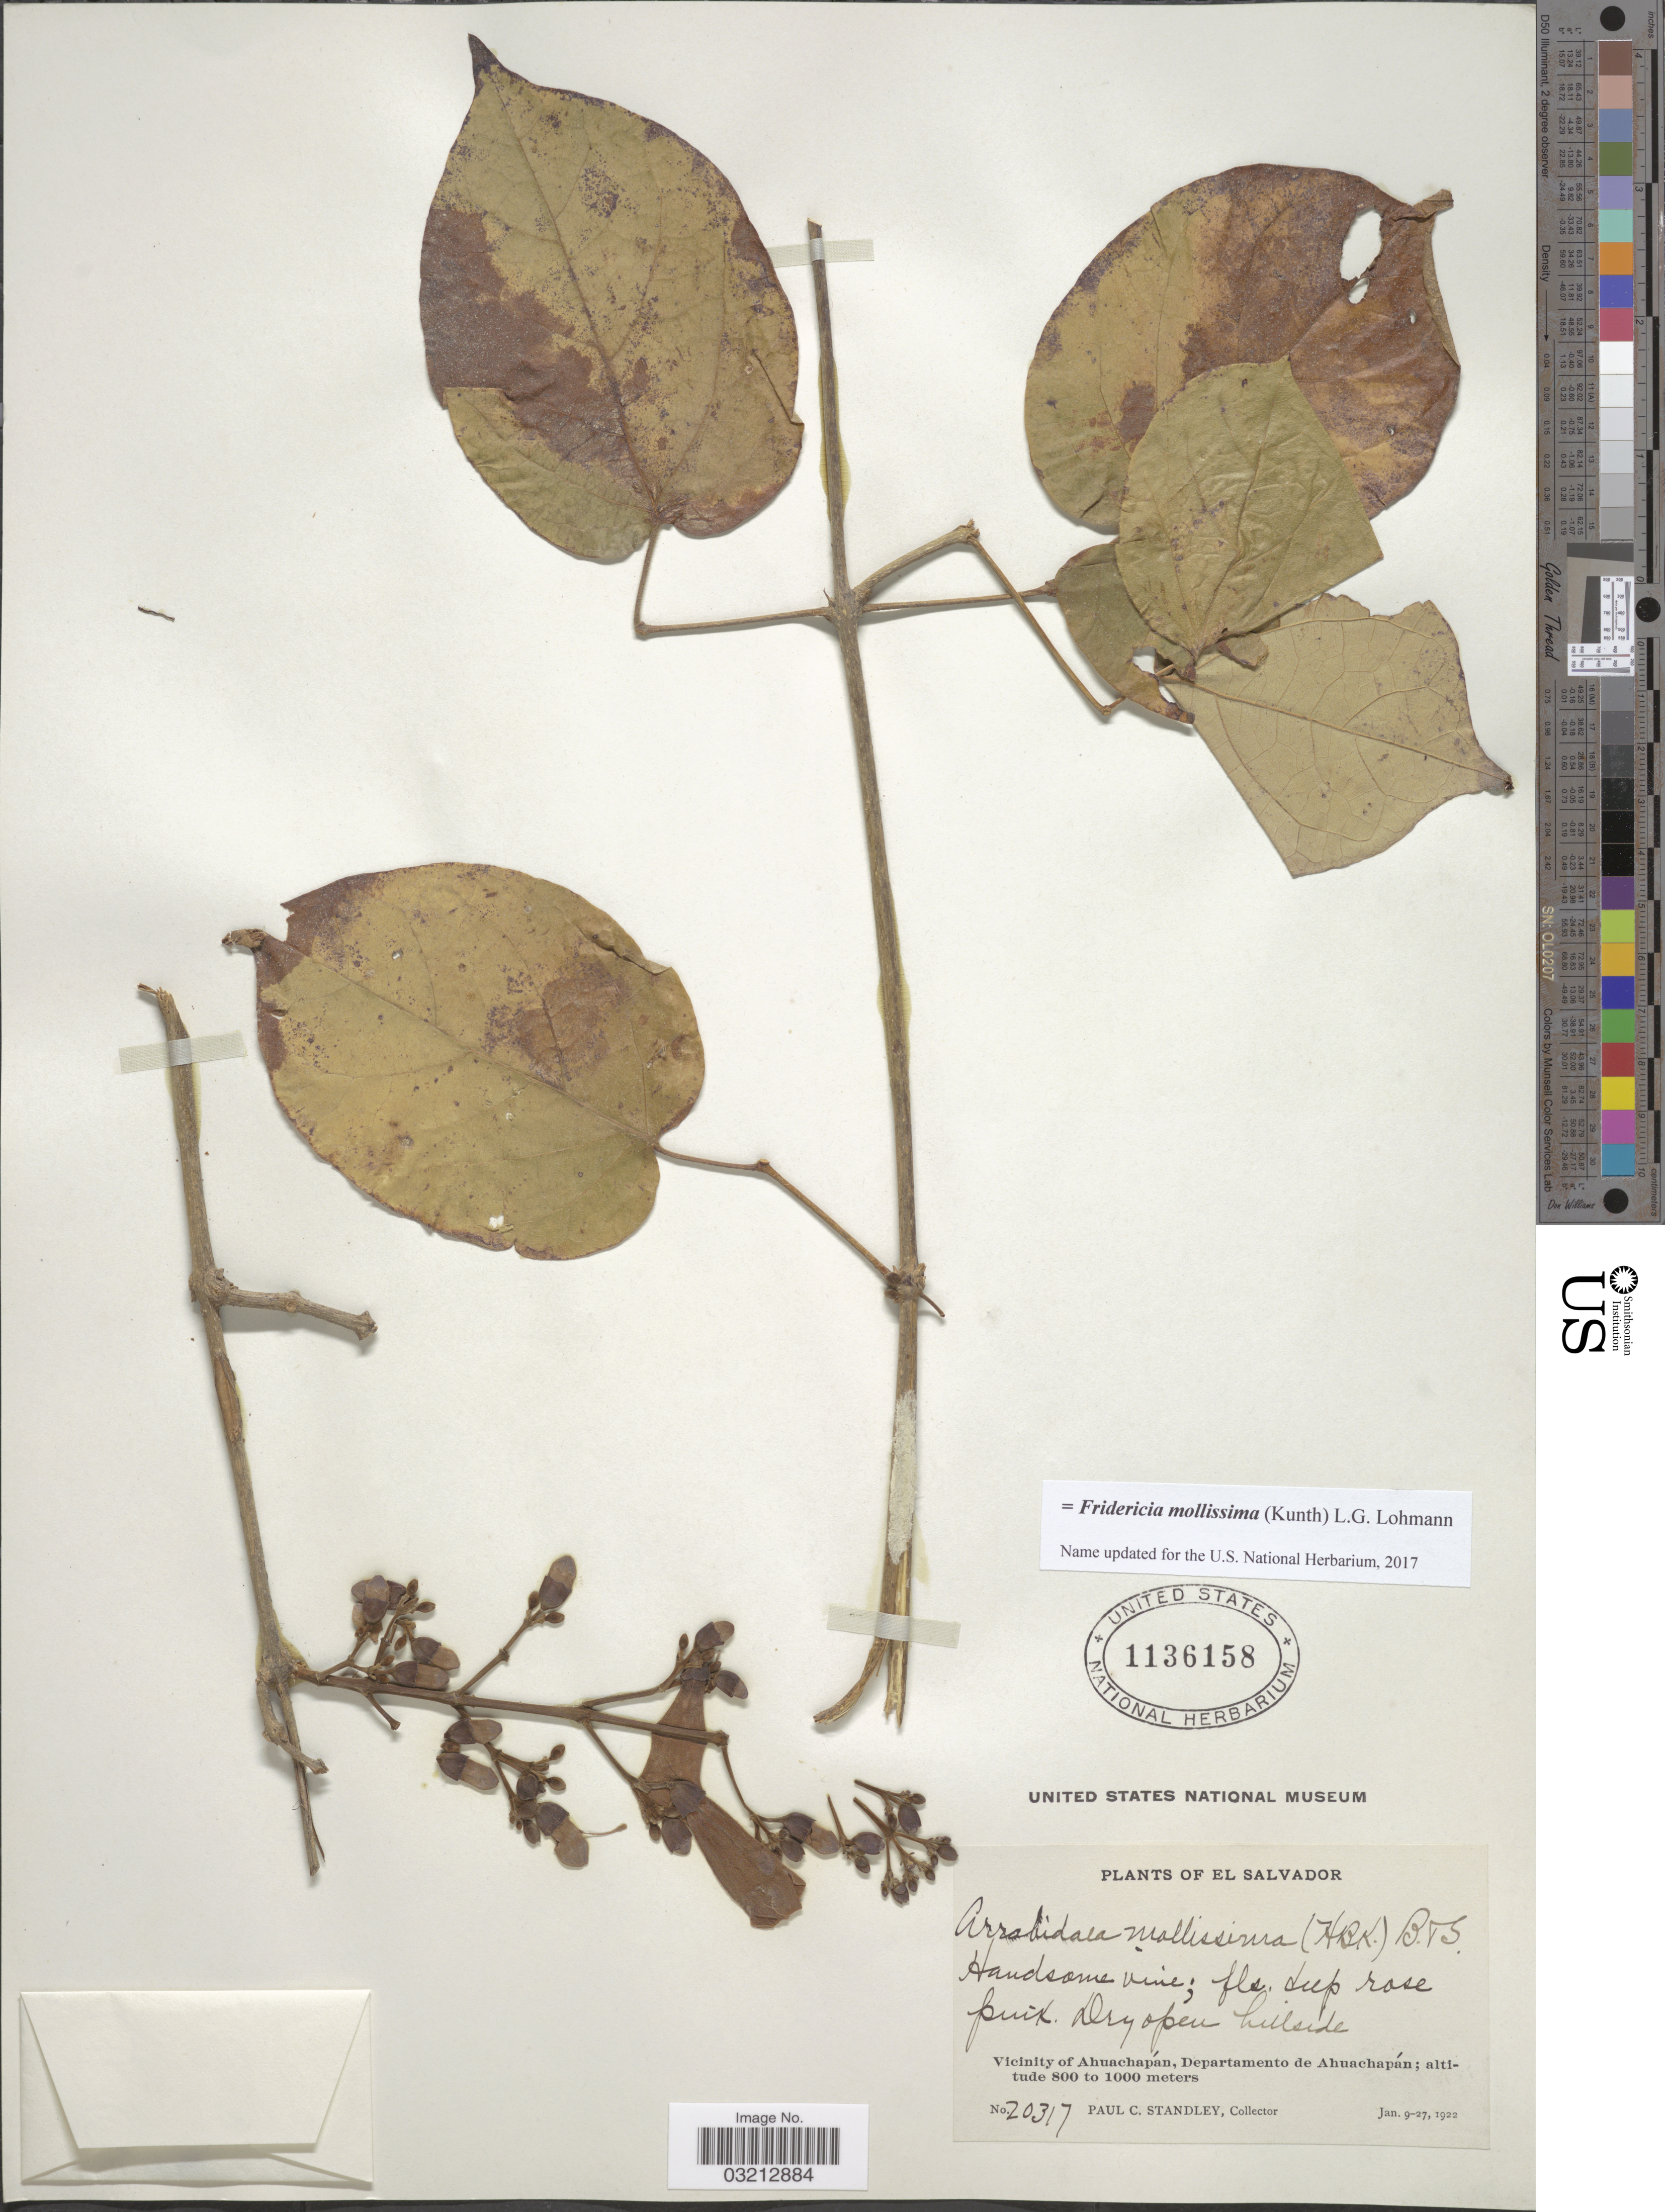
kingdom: Plantae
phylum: Tracheophyta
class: Magnoliopsida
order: Lamiales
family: Bignoniaceae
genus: Fridericia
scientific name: Fridericia mollissima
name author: (Kunth) L.G. Lohmann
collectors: P. C. Standley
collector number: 20317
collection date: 1922-01-09/1922-01-27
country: El Salvador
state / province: Ahuachapan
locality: Vicinity of Ahuachapán, Departamento de Ahuachapán.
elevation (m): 800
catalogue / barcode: US 1136158